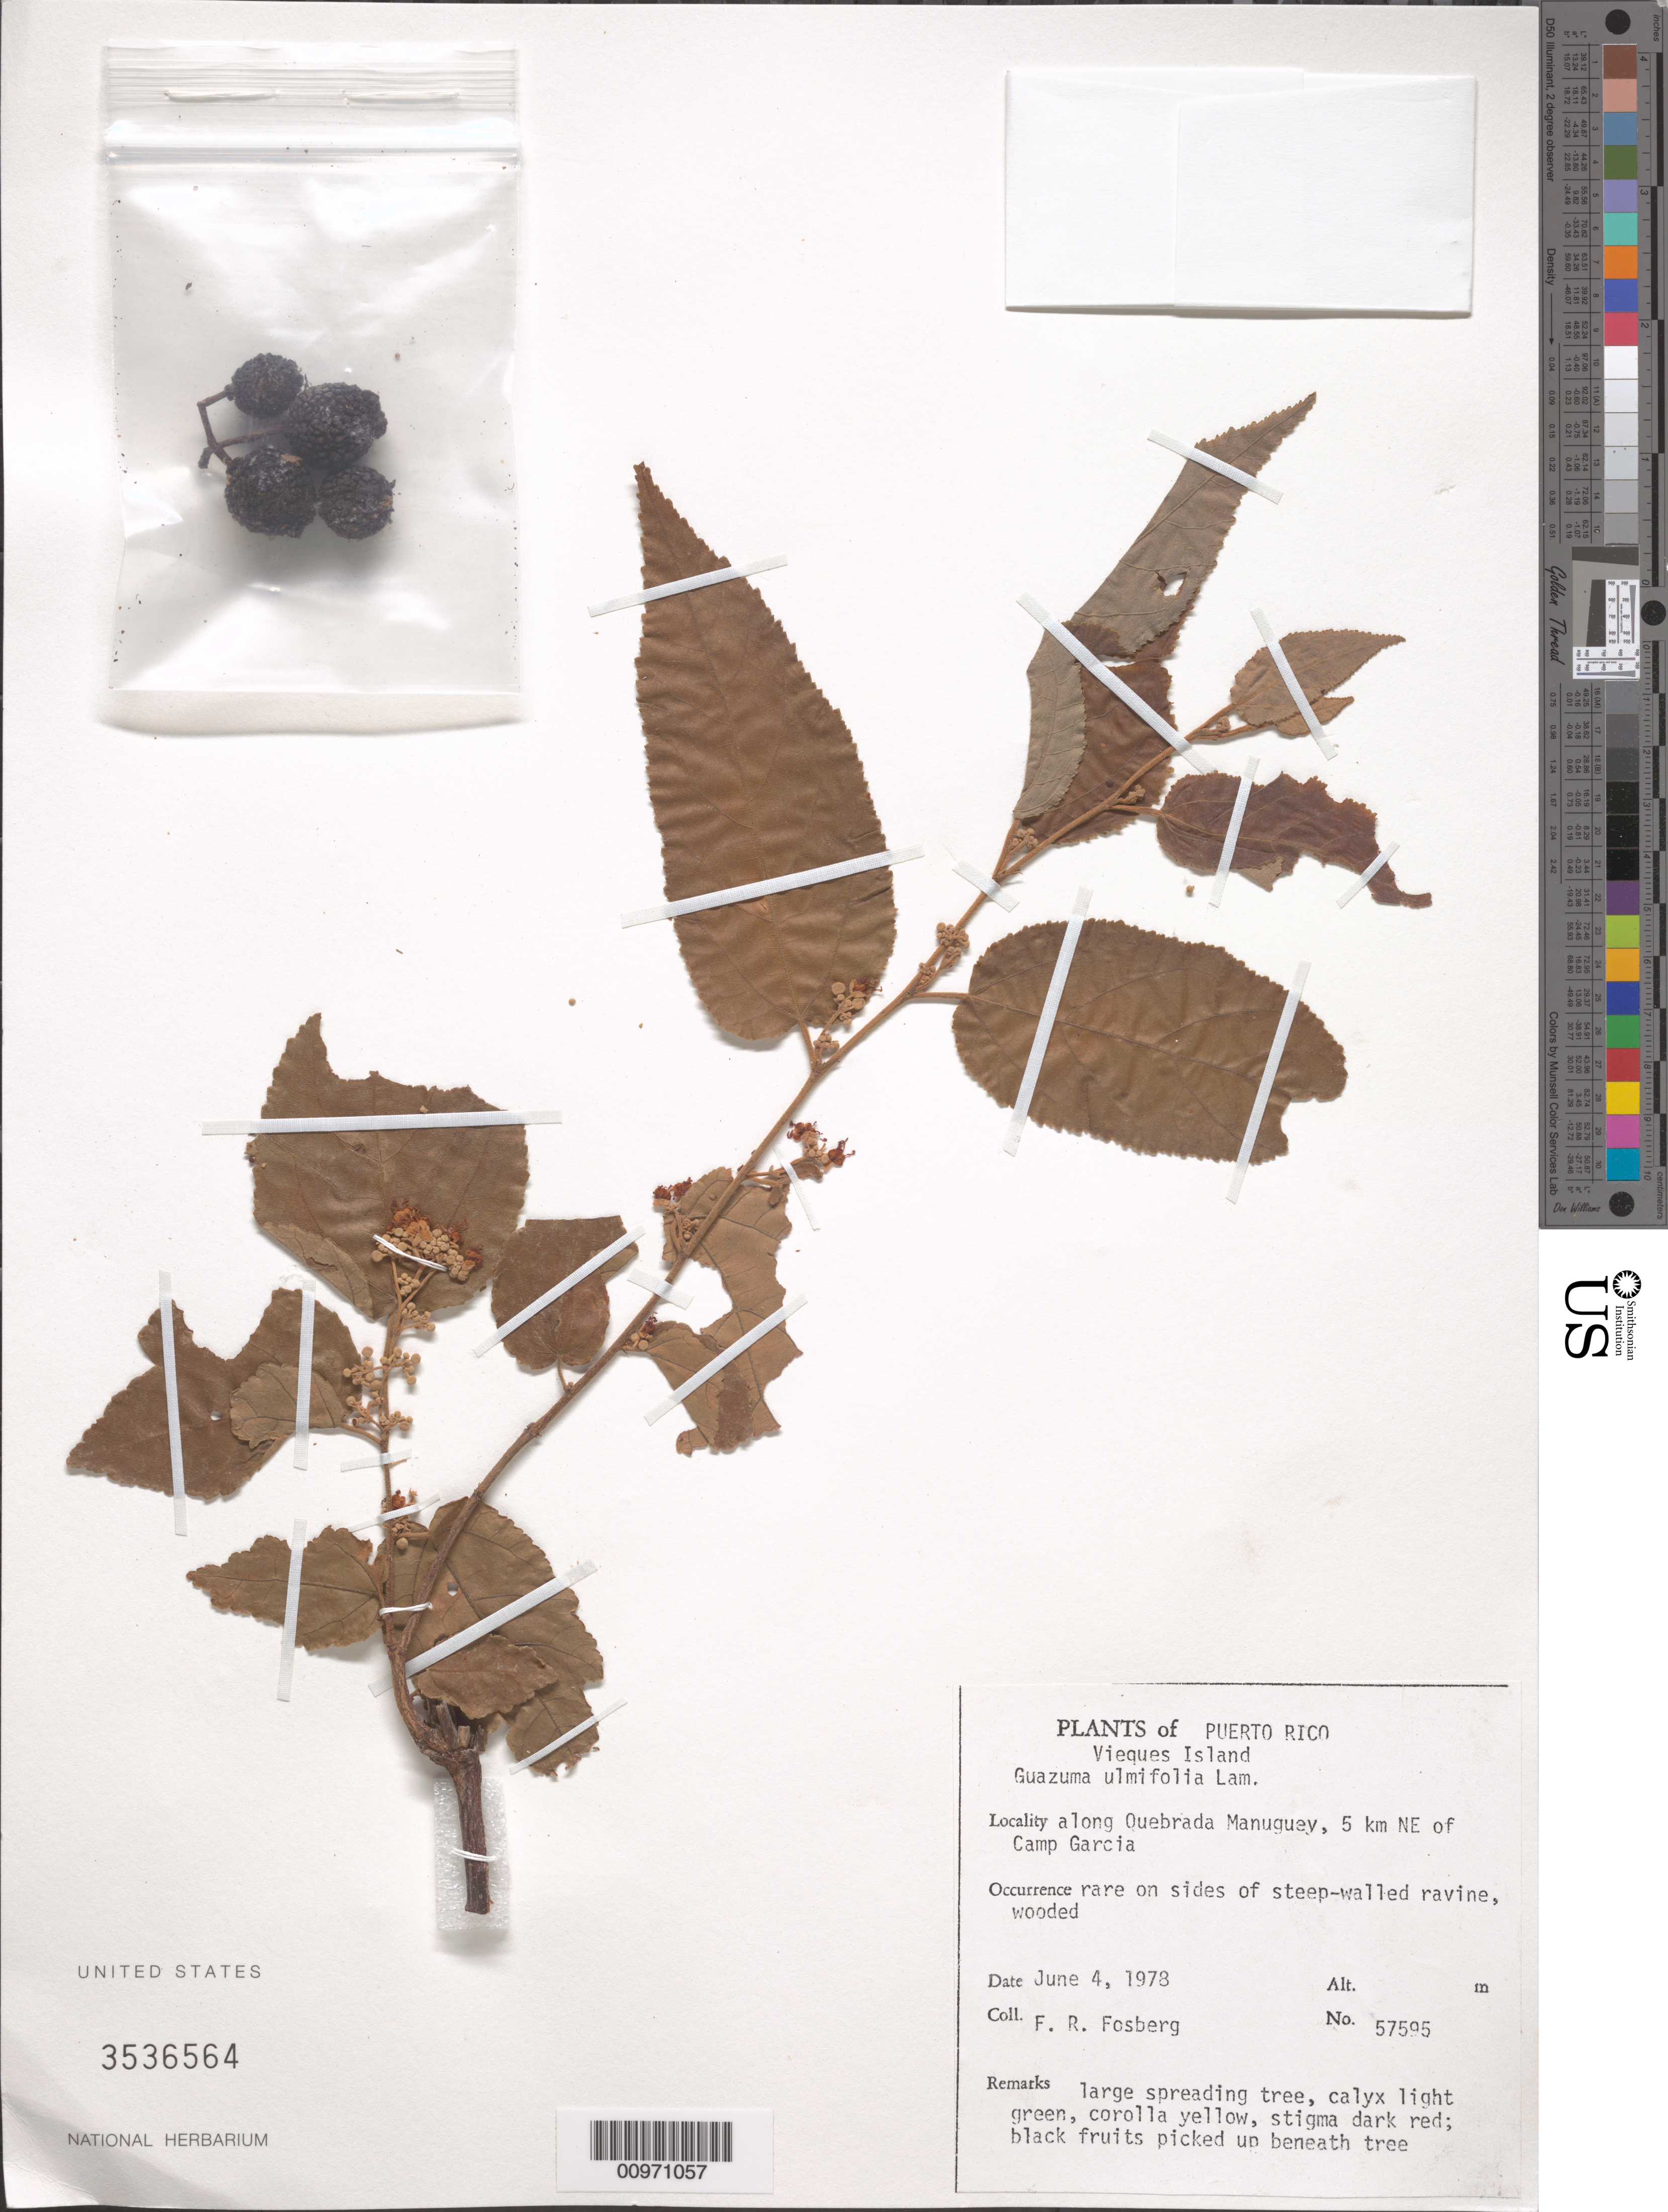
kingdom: Plantae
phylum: Tracheophyta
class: Magnoliopsida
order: Malvales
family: Malvaceae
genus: Guazuma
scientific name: Guazuma ulmifolia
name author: Lam.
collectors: F. R. Fosberg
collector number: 57595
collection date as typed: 04 Jun 1978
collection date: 1978-06-04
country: Puerto Rico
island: Vieques I.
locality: Along Quebrada Manuguey, 5 km NE of Camp Garcia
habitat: On sides of steep-walled ravine, wooded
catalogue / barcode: US 3536564